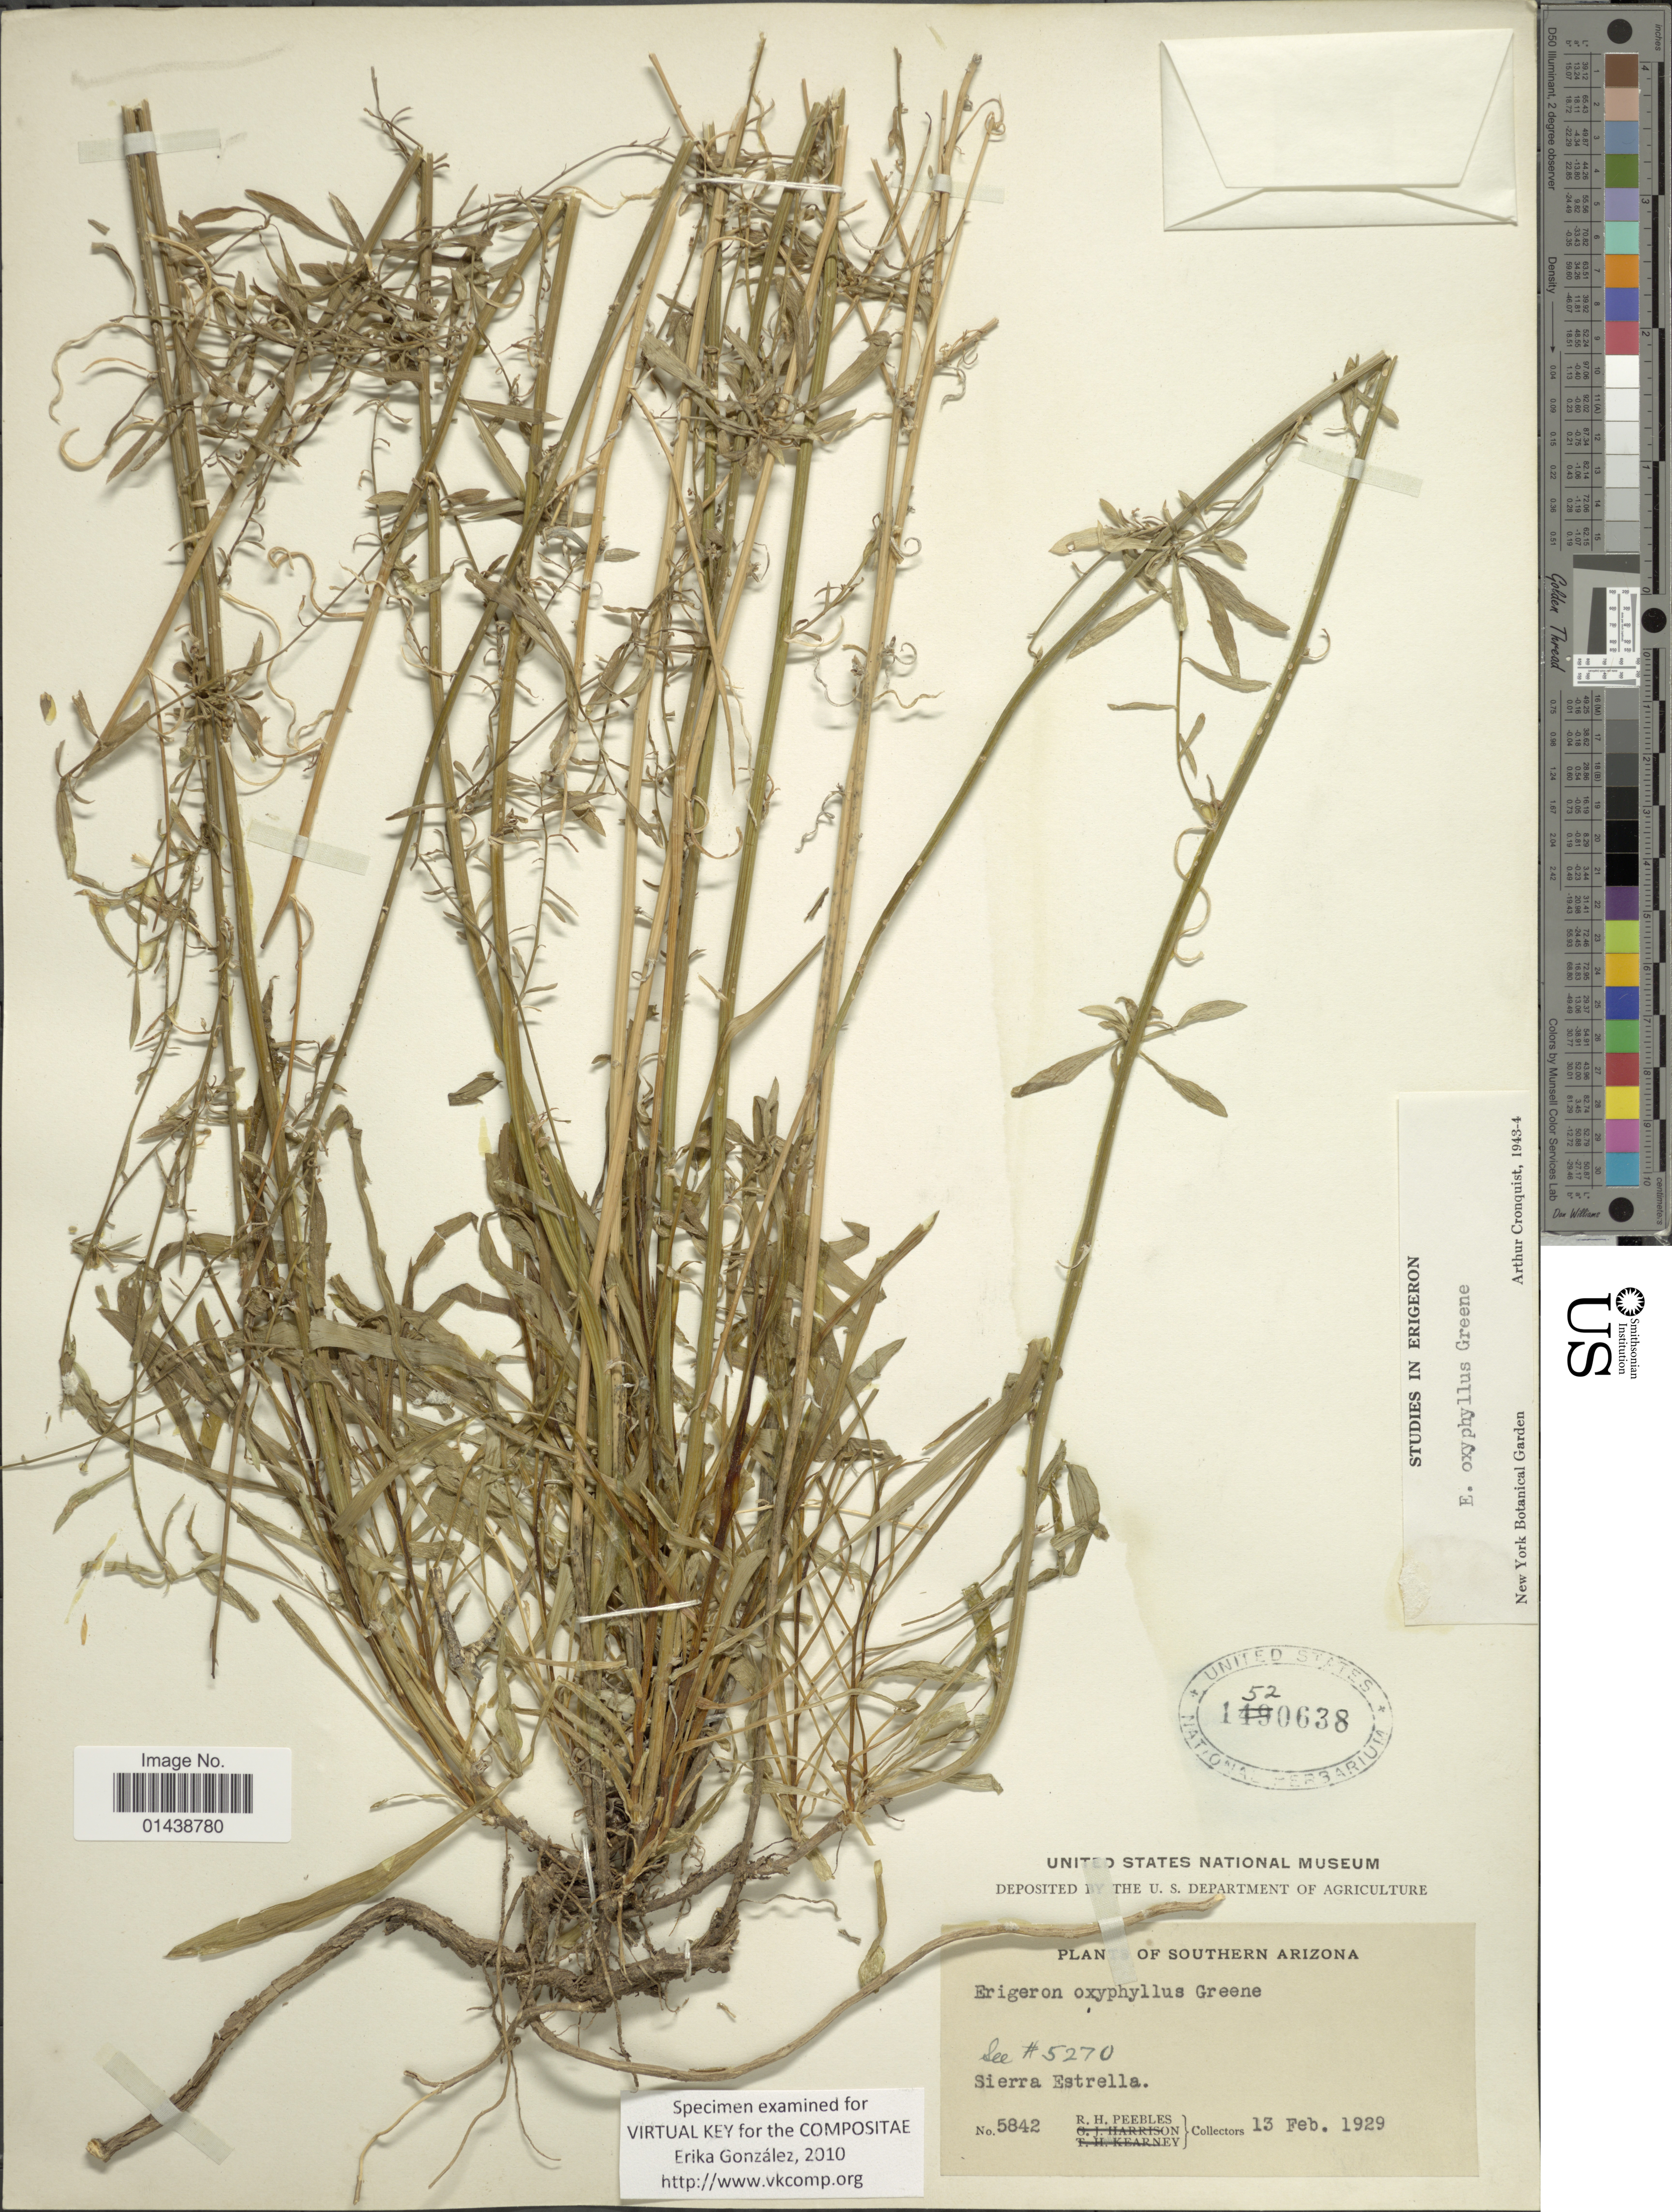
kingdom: Plantae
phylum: Tracheophyta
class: Magnoliopsida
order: Asterales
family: Asteraceae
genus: Erigeron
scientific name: Erigeron oxyphyllus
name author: Greene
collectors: R. H. Peebles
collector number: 5842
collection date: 1929-02-13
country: United States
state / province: Arizona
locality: Southern Arizona. Sierra Estrella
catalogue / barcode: US 1520638